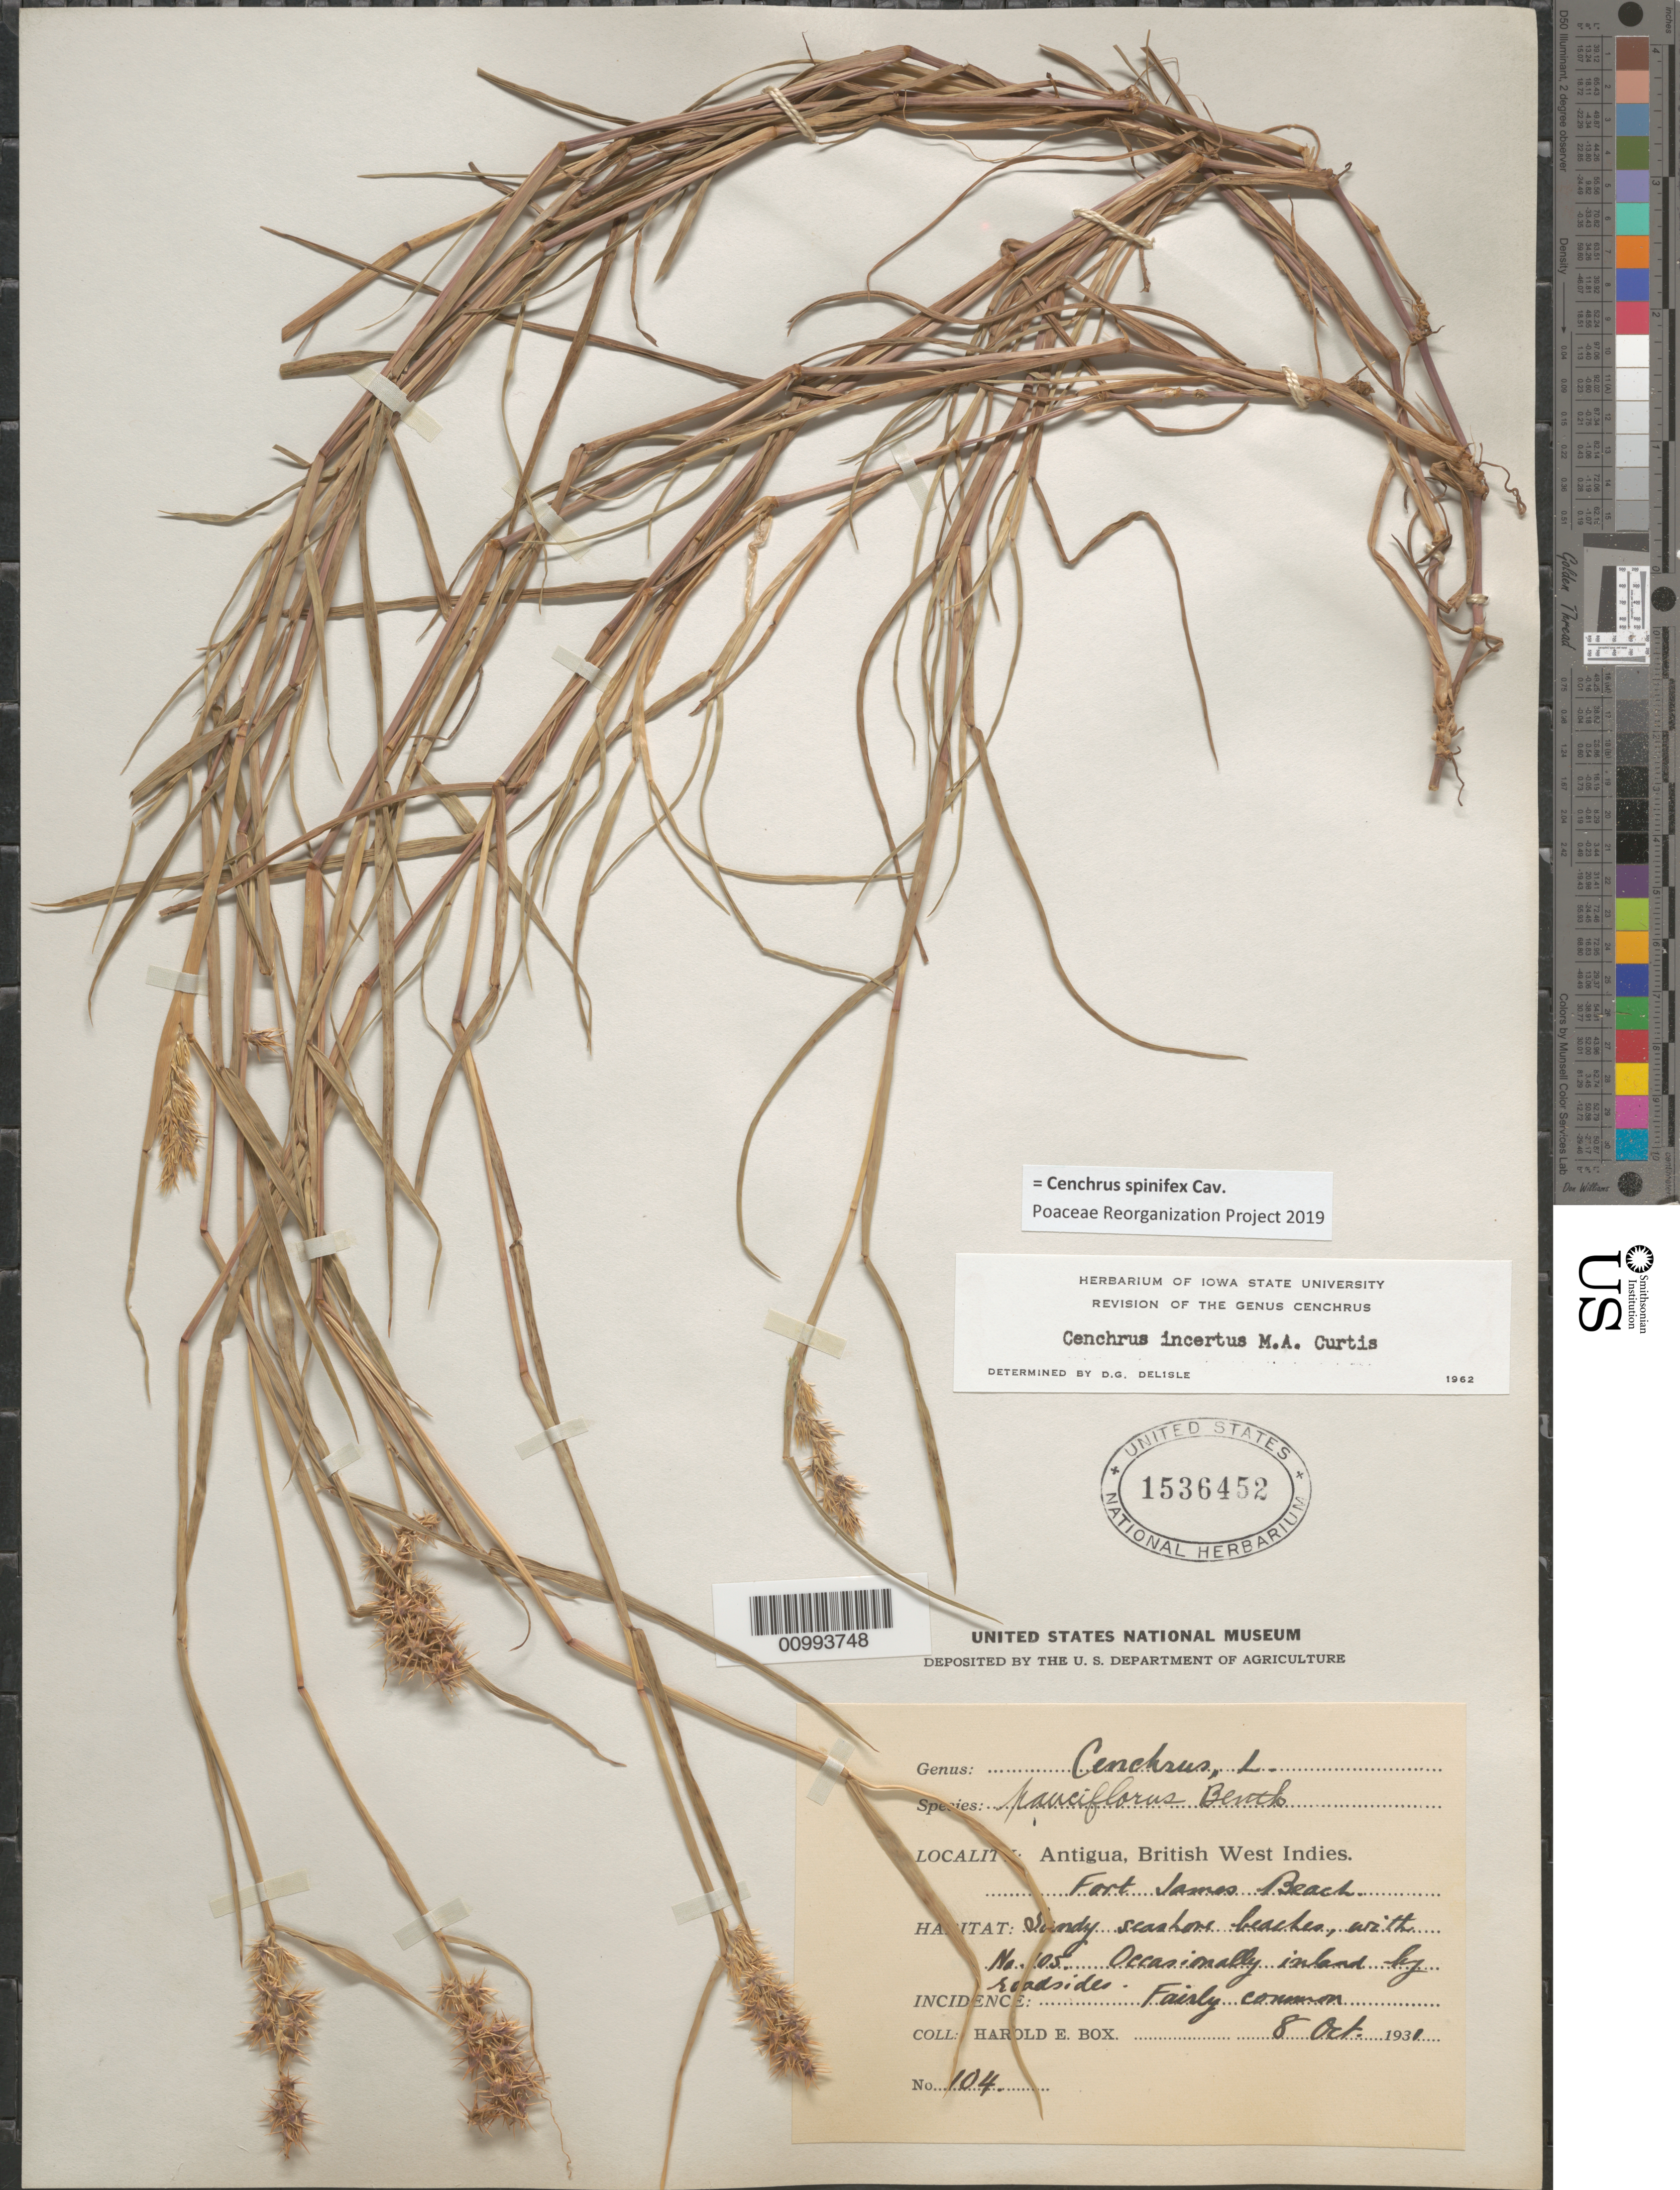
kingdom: Plantae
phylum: Tracheophyta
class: Liliopsida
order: Poales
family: Poaceae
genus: Cenchrus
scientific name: Cenchrus spinifex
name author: Cav.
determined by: Poaceae Reorganization Project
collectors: H. E. Box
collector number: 104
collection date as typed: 08 Oct 1931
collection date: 1931-10-08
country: Antigua and Barbuda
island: Antigua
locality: Fort James Beach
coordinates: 0 N, 0 E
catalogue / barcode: US 1536452